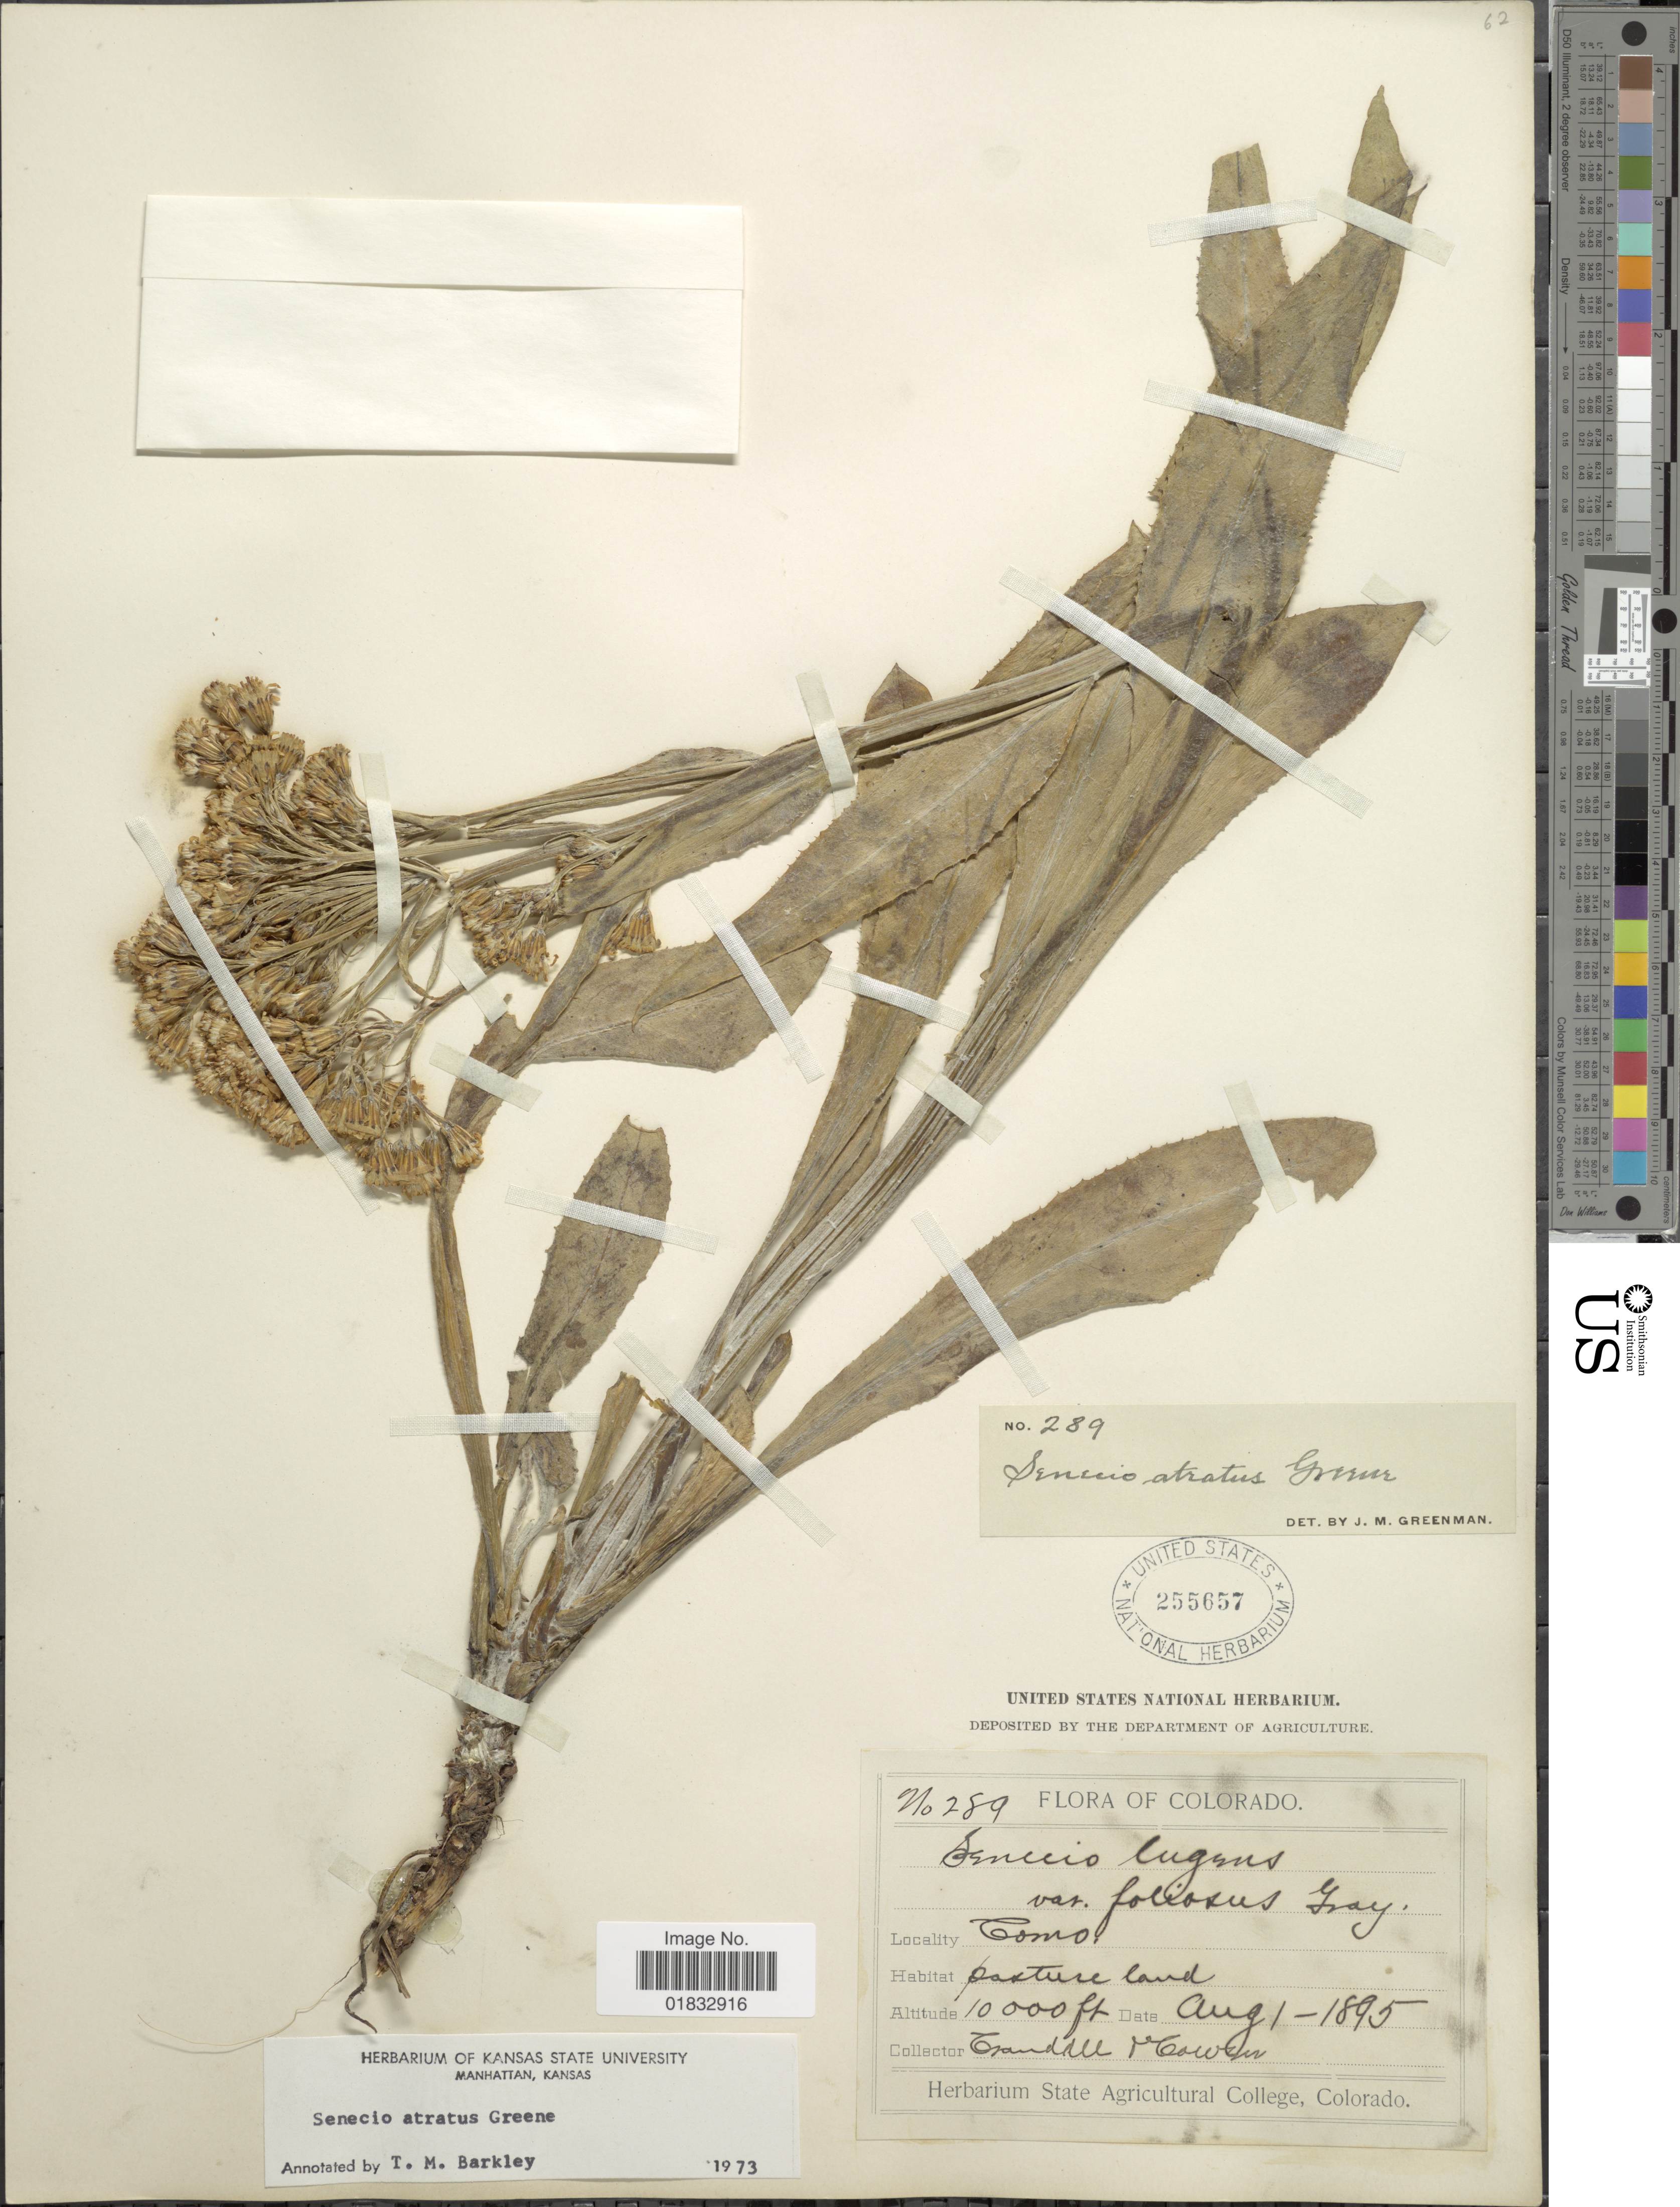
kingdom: Plantae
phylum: Tracheophyta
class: Magnoliopsida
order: Asterales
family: Asteraceae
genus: Senecio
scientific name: Senecio atratus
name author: Greene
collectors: C. Crandall & J. H. Cowen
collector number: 289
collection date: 1895-08-01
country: United States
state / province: Colorado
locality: Como, Pasture land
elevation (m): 3048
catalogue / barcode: US 255657